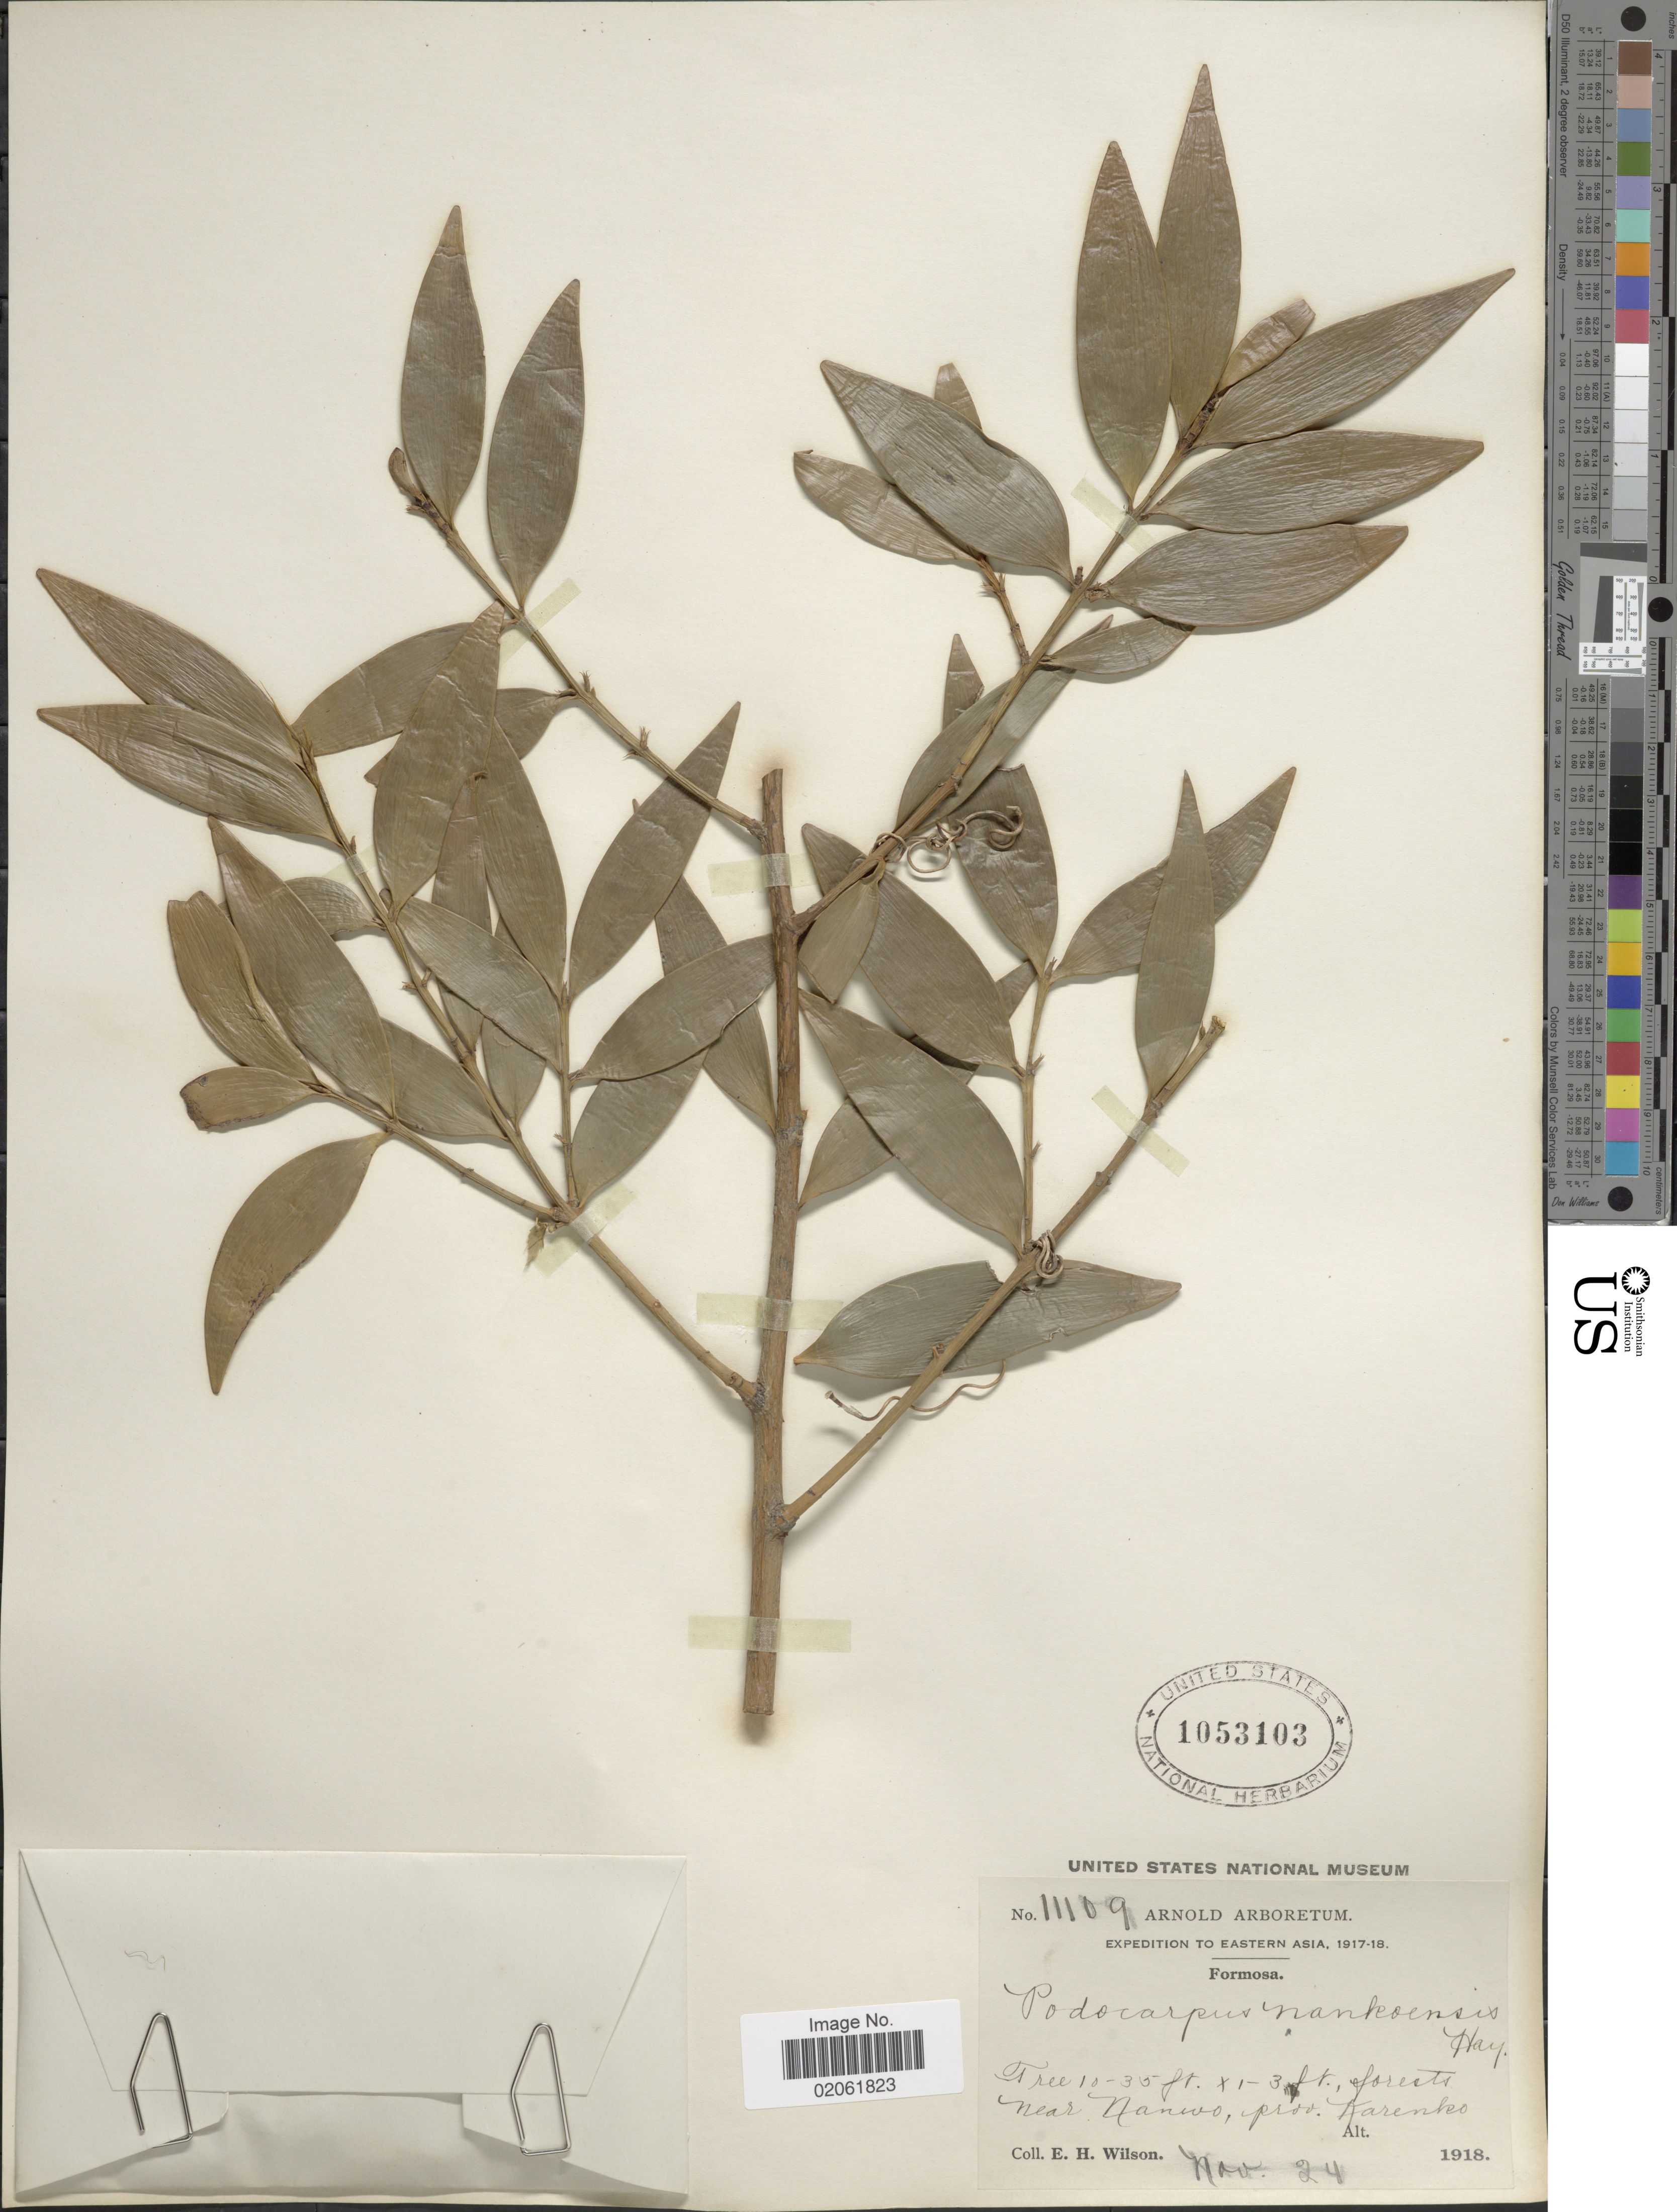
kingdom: Plantae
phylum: Tracheophyta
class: Pinopsida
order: Pinales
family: Podocarpaceae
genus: Podocarpus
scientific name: Podocarpus nagi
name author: (Thunb.) Pilg.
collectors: E. Wilson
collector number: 11109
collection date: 1918-11-24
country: Taiwan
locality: Formosa, Eastern Asia, Near Nanwo, prov. Karenko.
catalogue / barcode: US 1053103